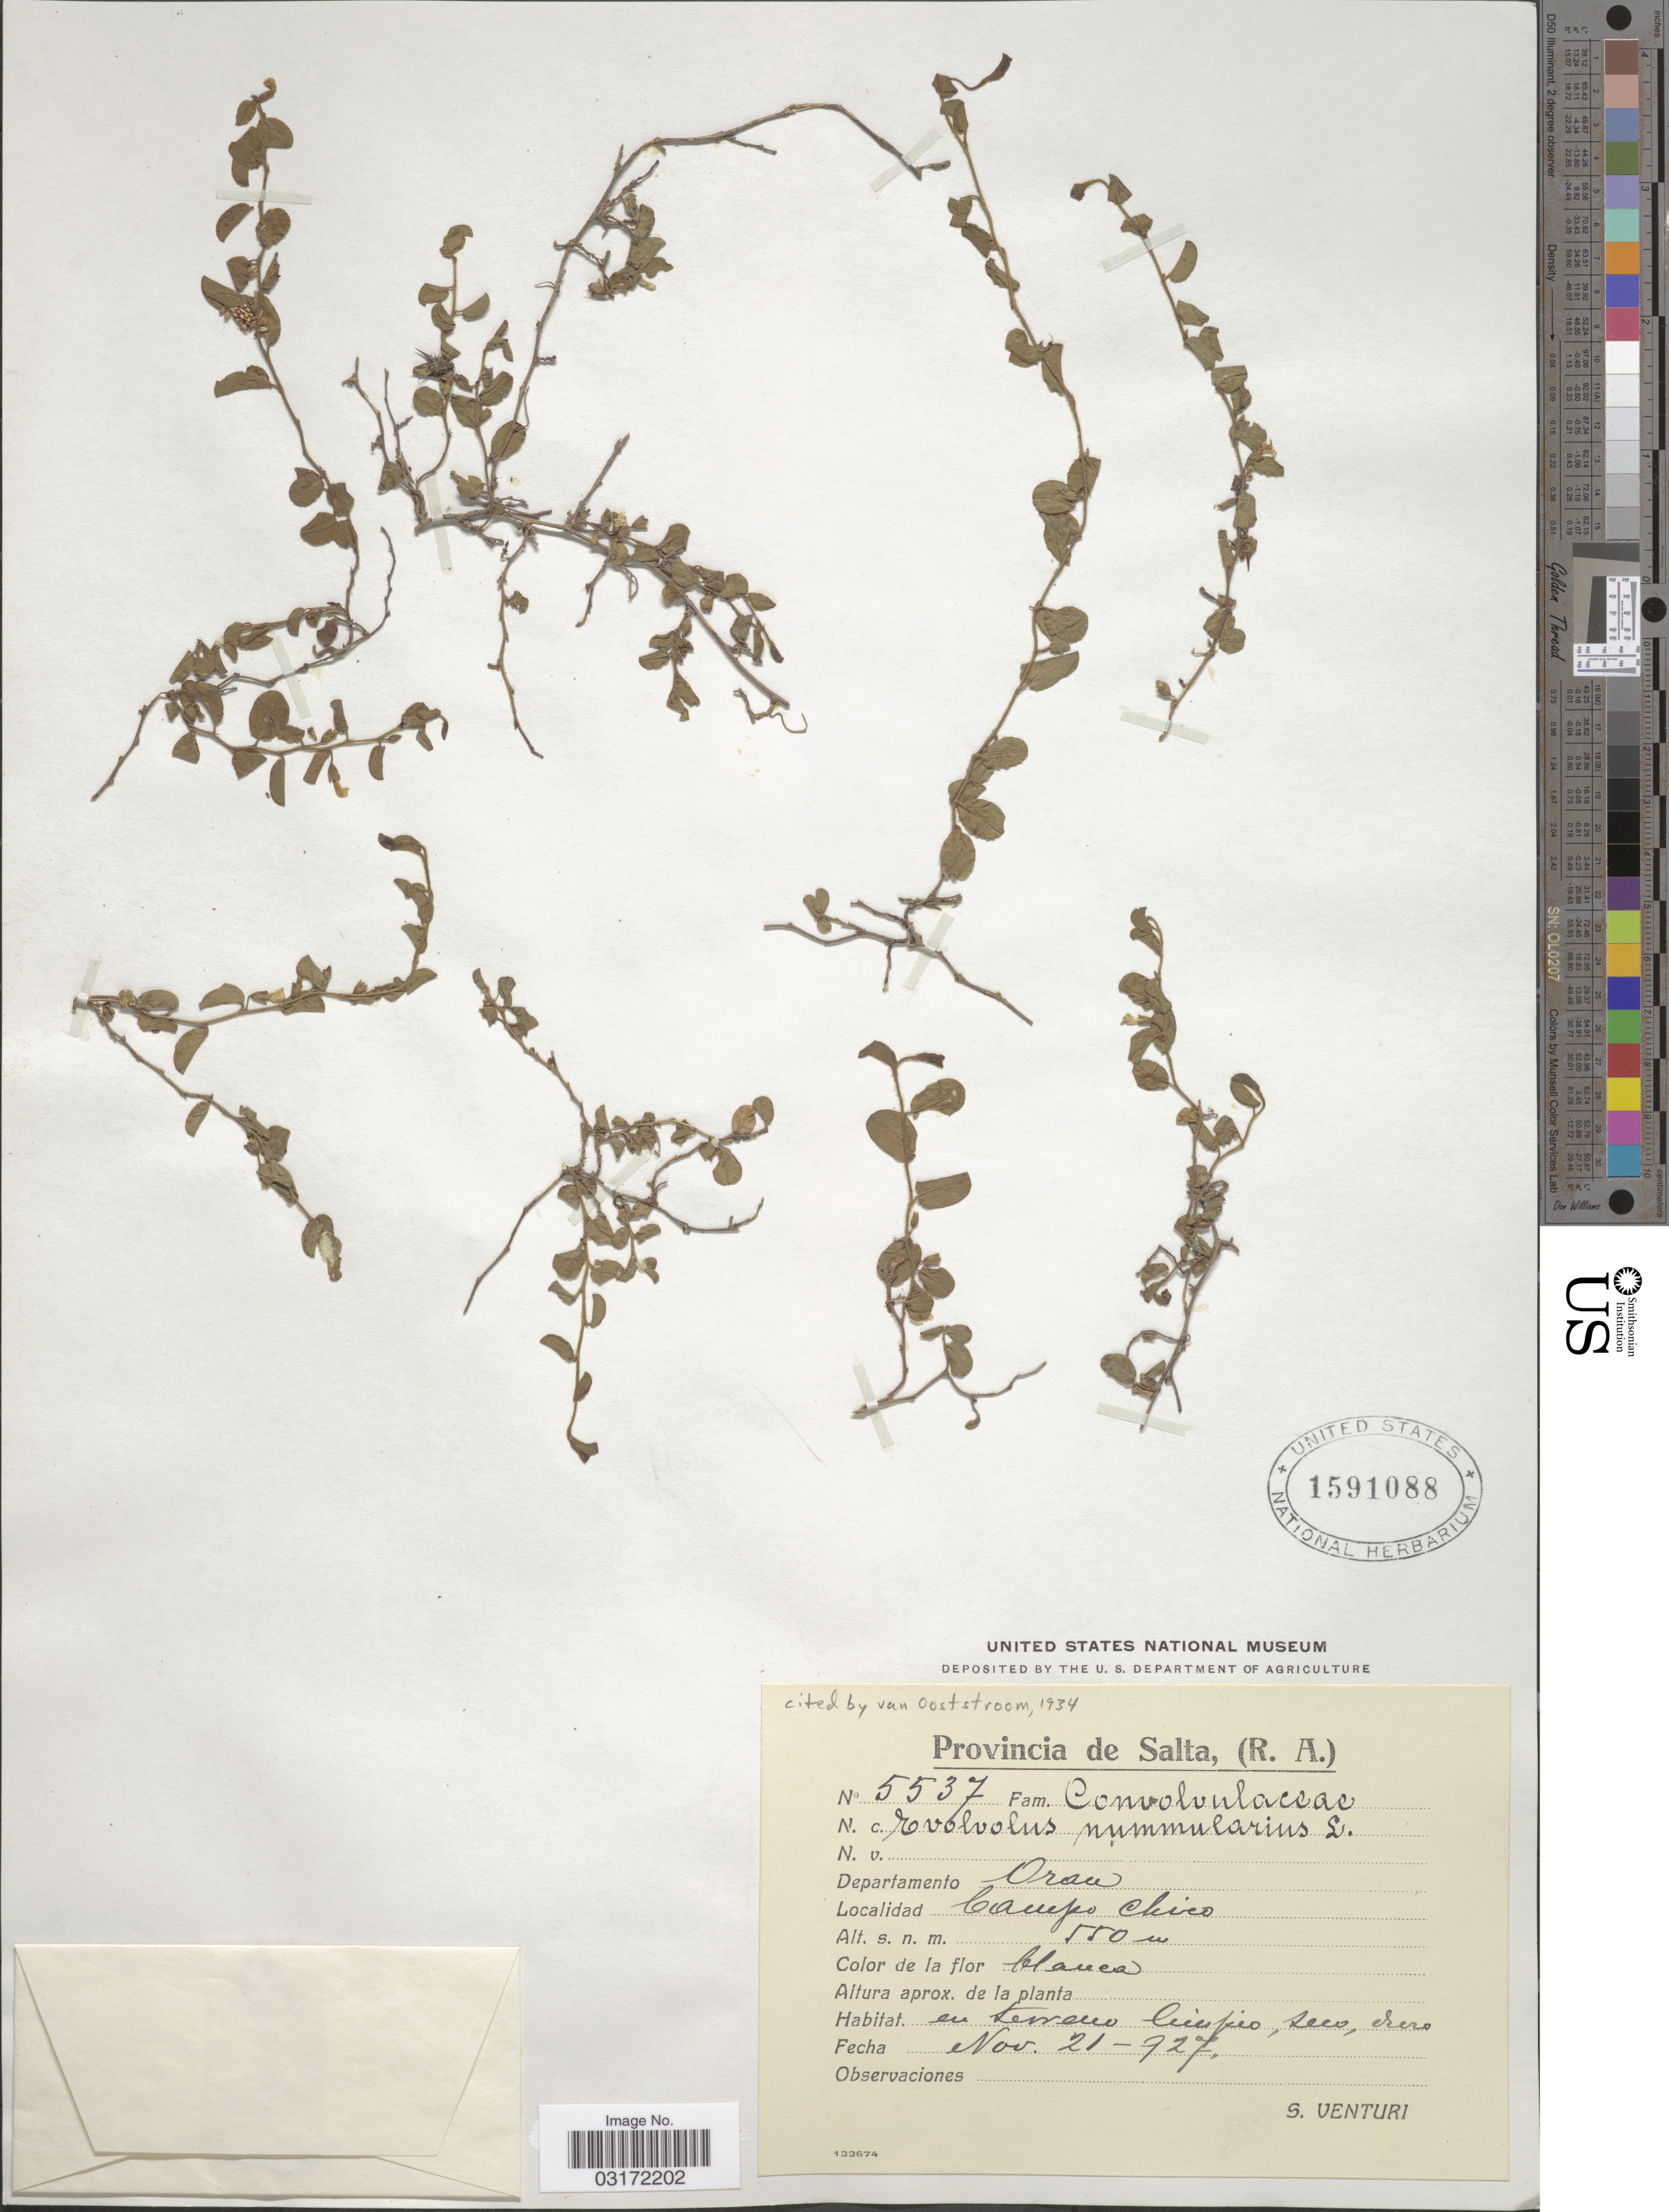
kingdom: Plantae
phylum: Tracheophyta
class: Magnoliopsida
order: Solanales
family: Convolvulaceae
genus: Evolvulus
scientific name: Evolvulus nummularius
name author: (L.) L.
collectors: S. Venturi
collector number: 5537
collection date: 1927-11-21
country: Argentina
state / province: Salta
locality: Departamento Oran. Campo Chico.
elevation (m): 550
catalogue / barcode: US 1591088